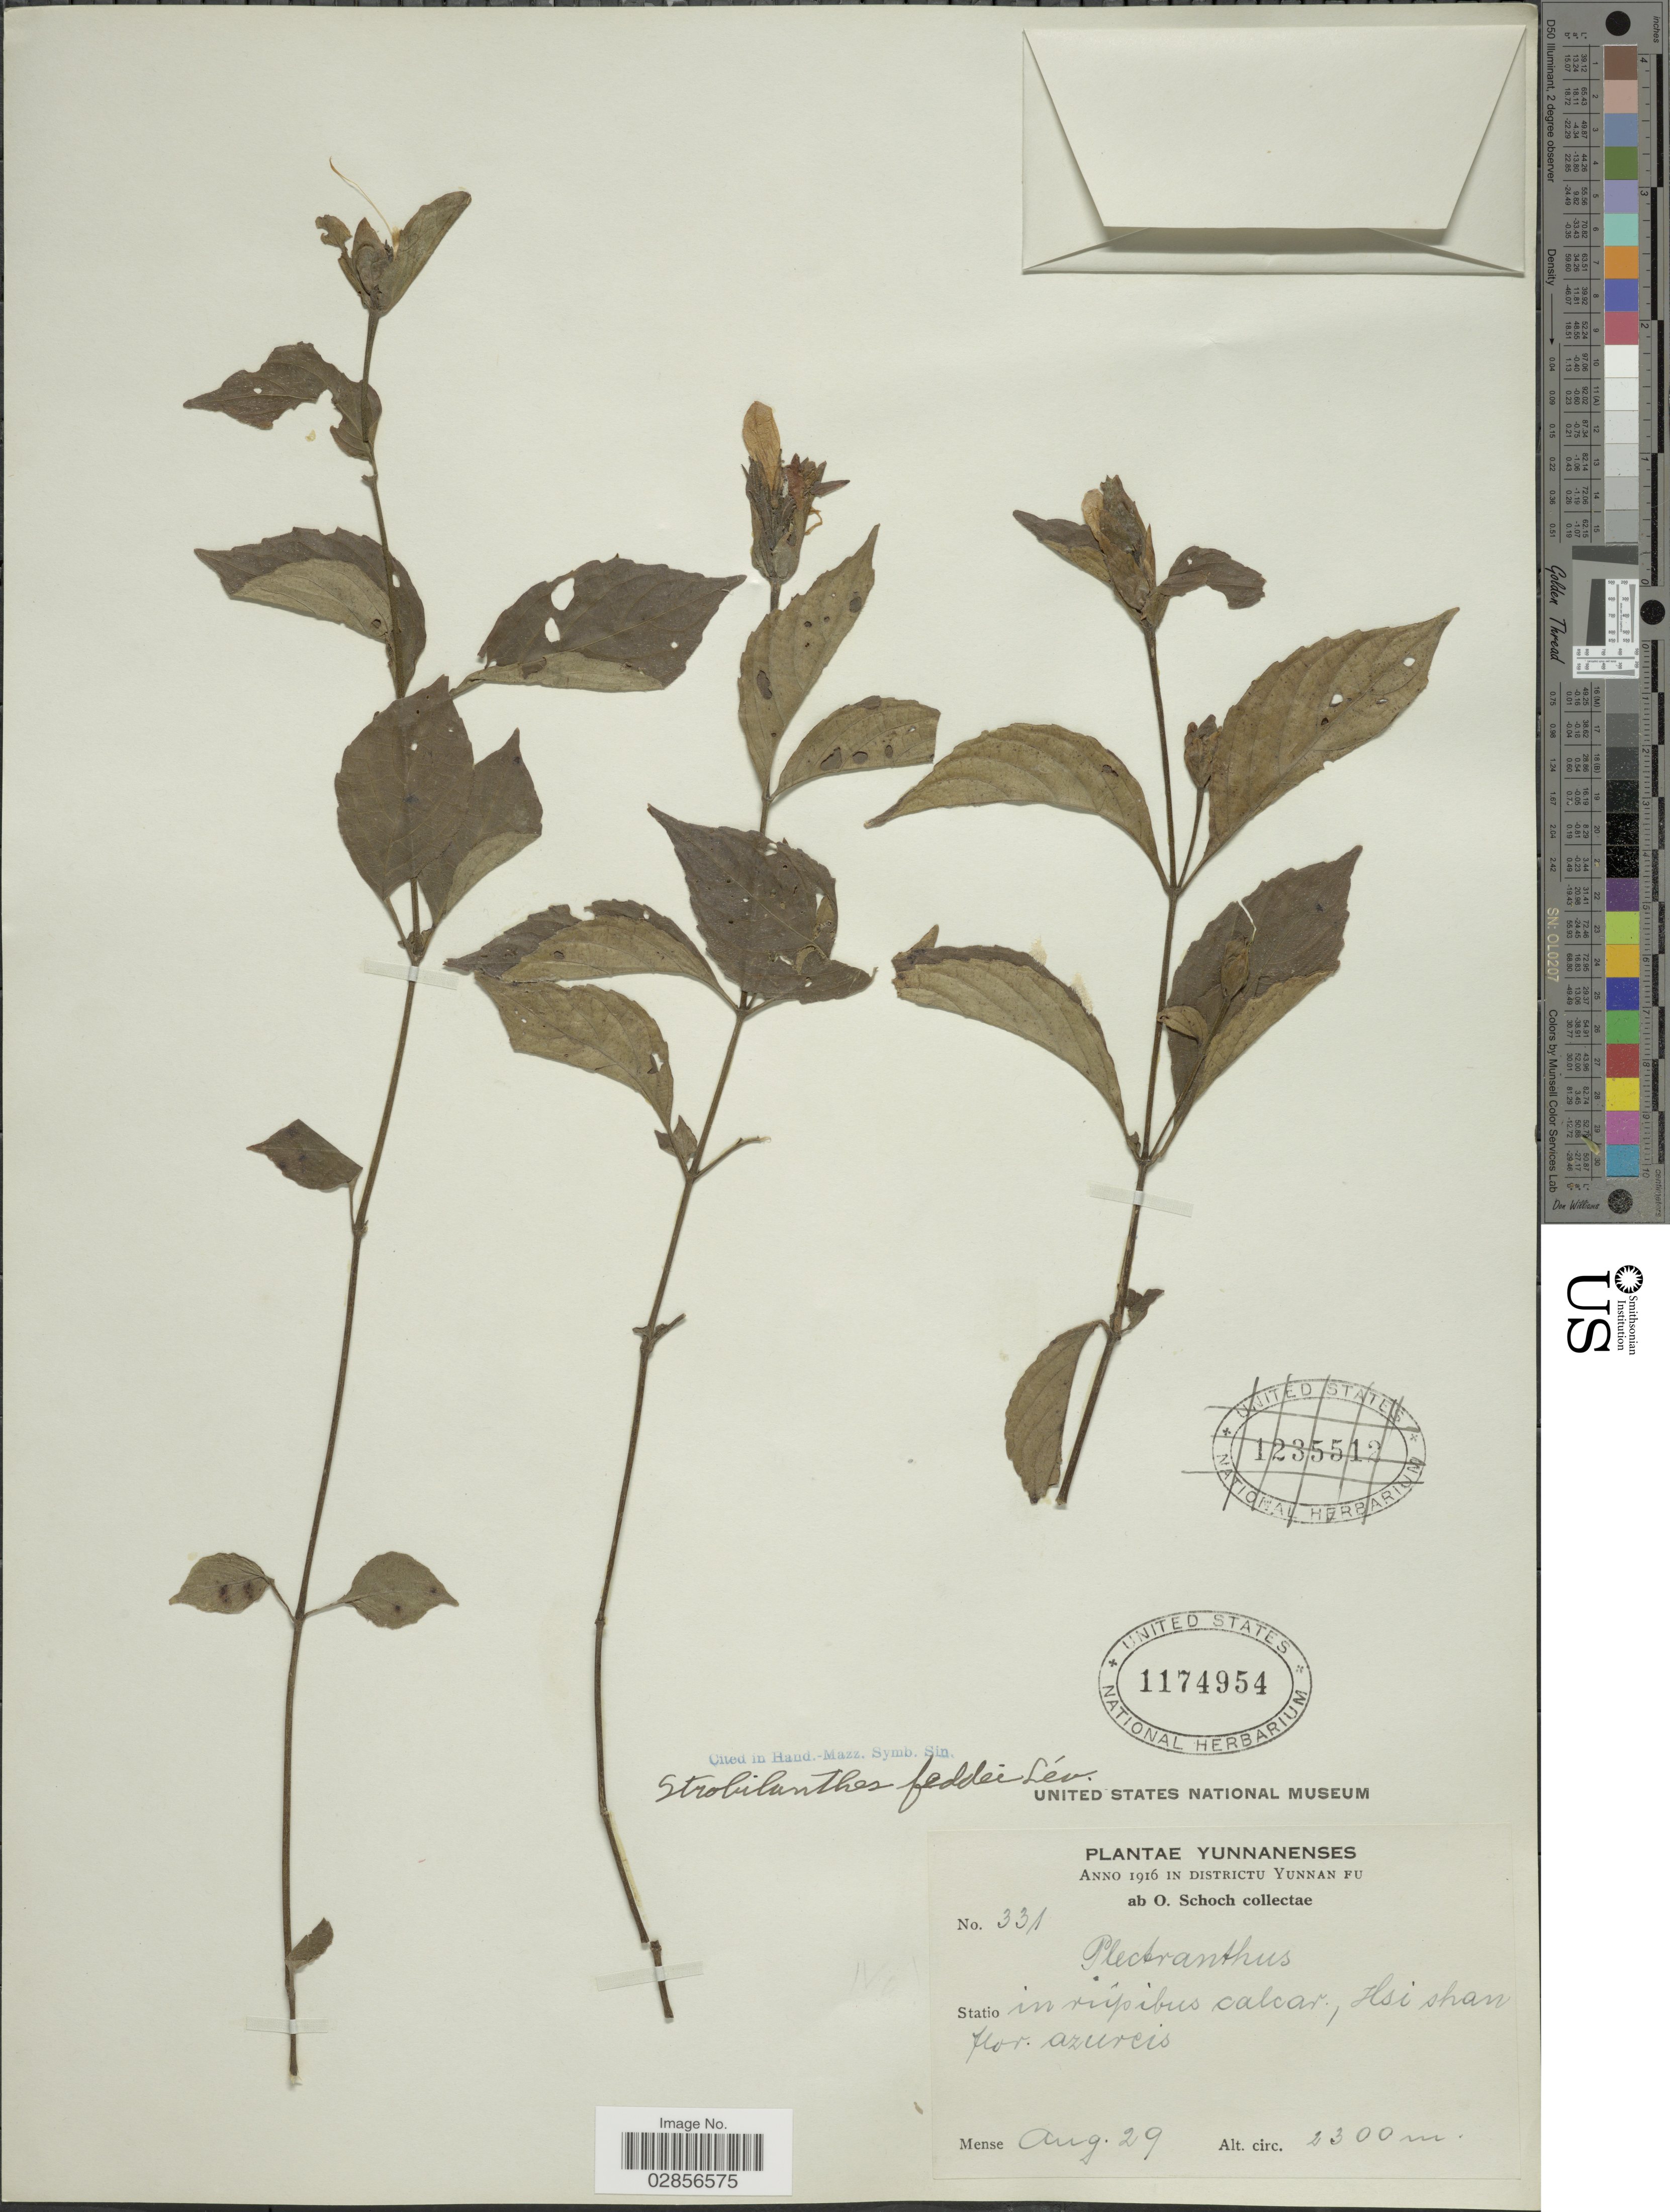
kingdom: Plantae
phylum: Tracheophyta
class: Magnoliopsida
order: Lamiales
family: Acanthaceae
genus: Strobilanthes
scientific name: Strobilanthes oligocephala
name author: T. Anderson ex C.B. Clarke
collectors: O. Schoch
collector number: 331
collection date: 1916-08-29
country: China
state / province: Yunnan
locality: Statio in rupibus calcar, Hsi shan.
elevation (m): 2300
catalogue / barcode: US 1174954